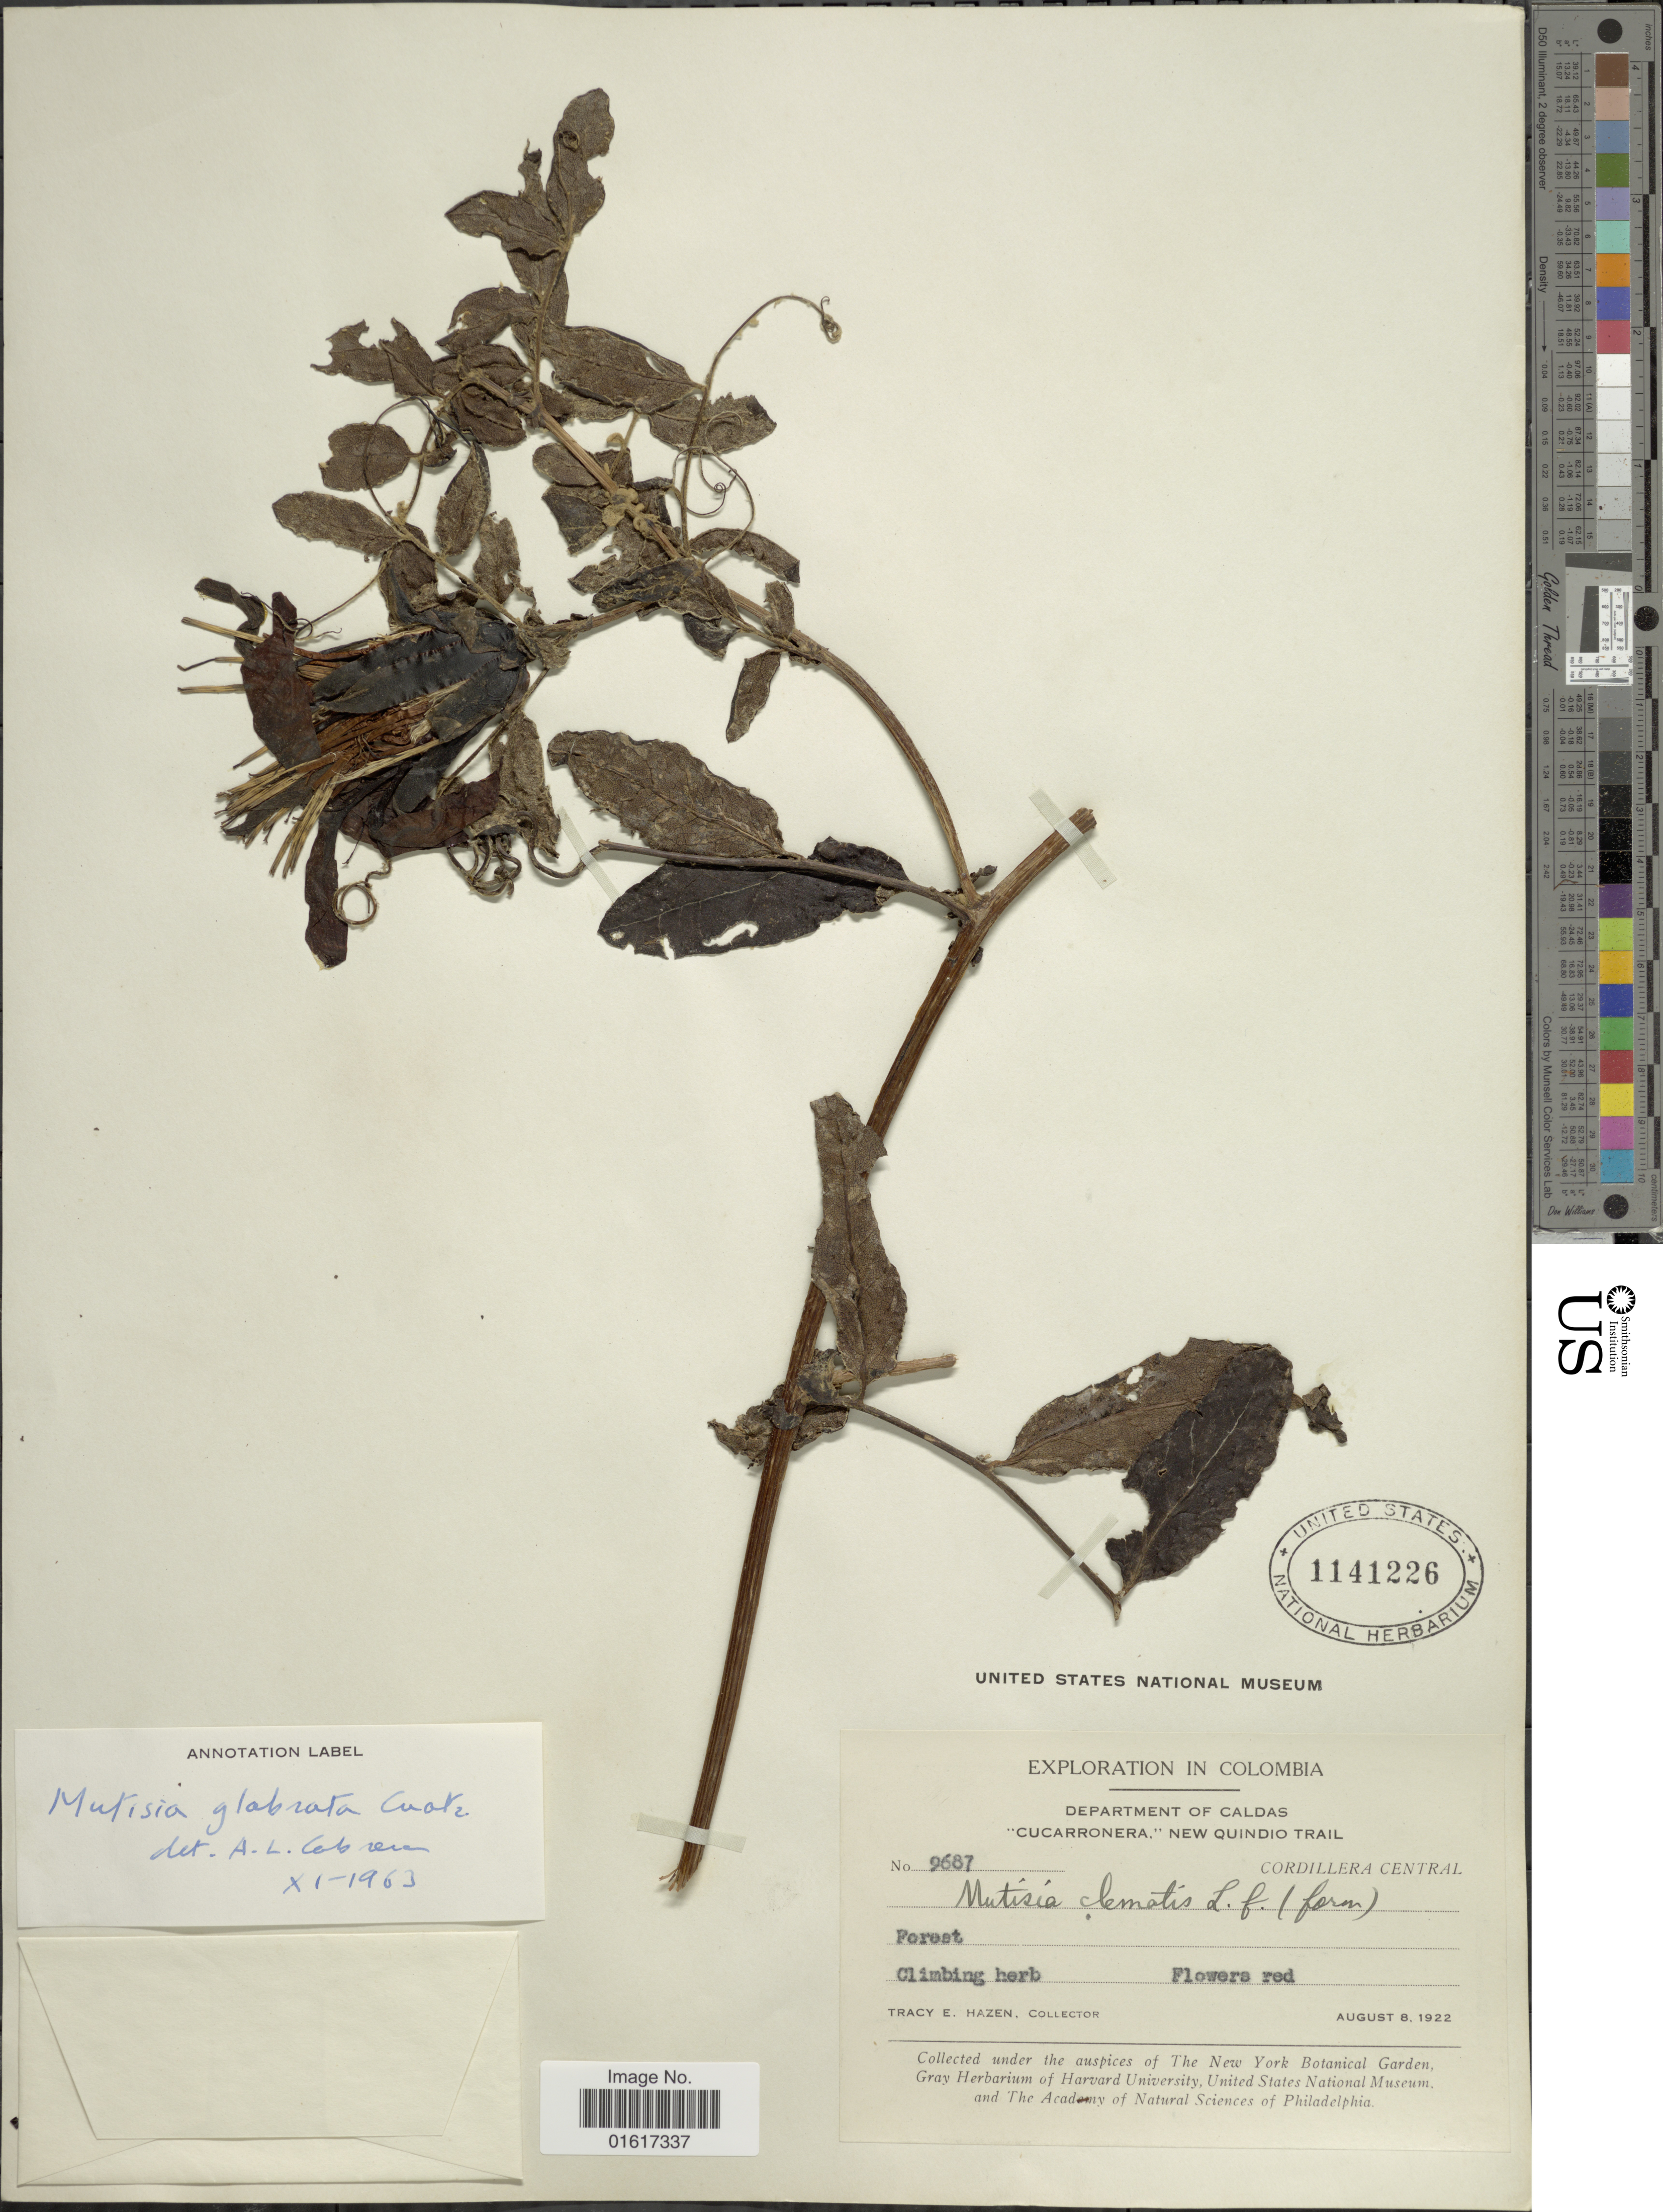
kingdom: Plantae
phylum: Tracheophyta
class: Magnoliopsida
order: Asterales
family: Asteraceae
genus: Mutisia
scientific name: Mutisia glabrata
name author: Cuatrec.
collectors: T. E. Hazen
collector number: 9687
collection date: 1922-08-08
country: Colombia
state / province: Caldas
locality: Cucarronera,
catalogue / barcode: US 1141226